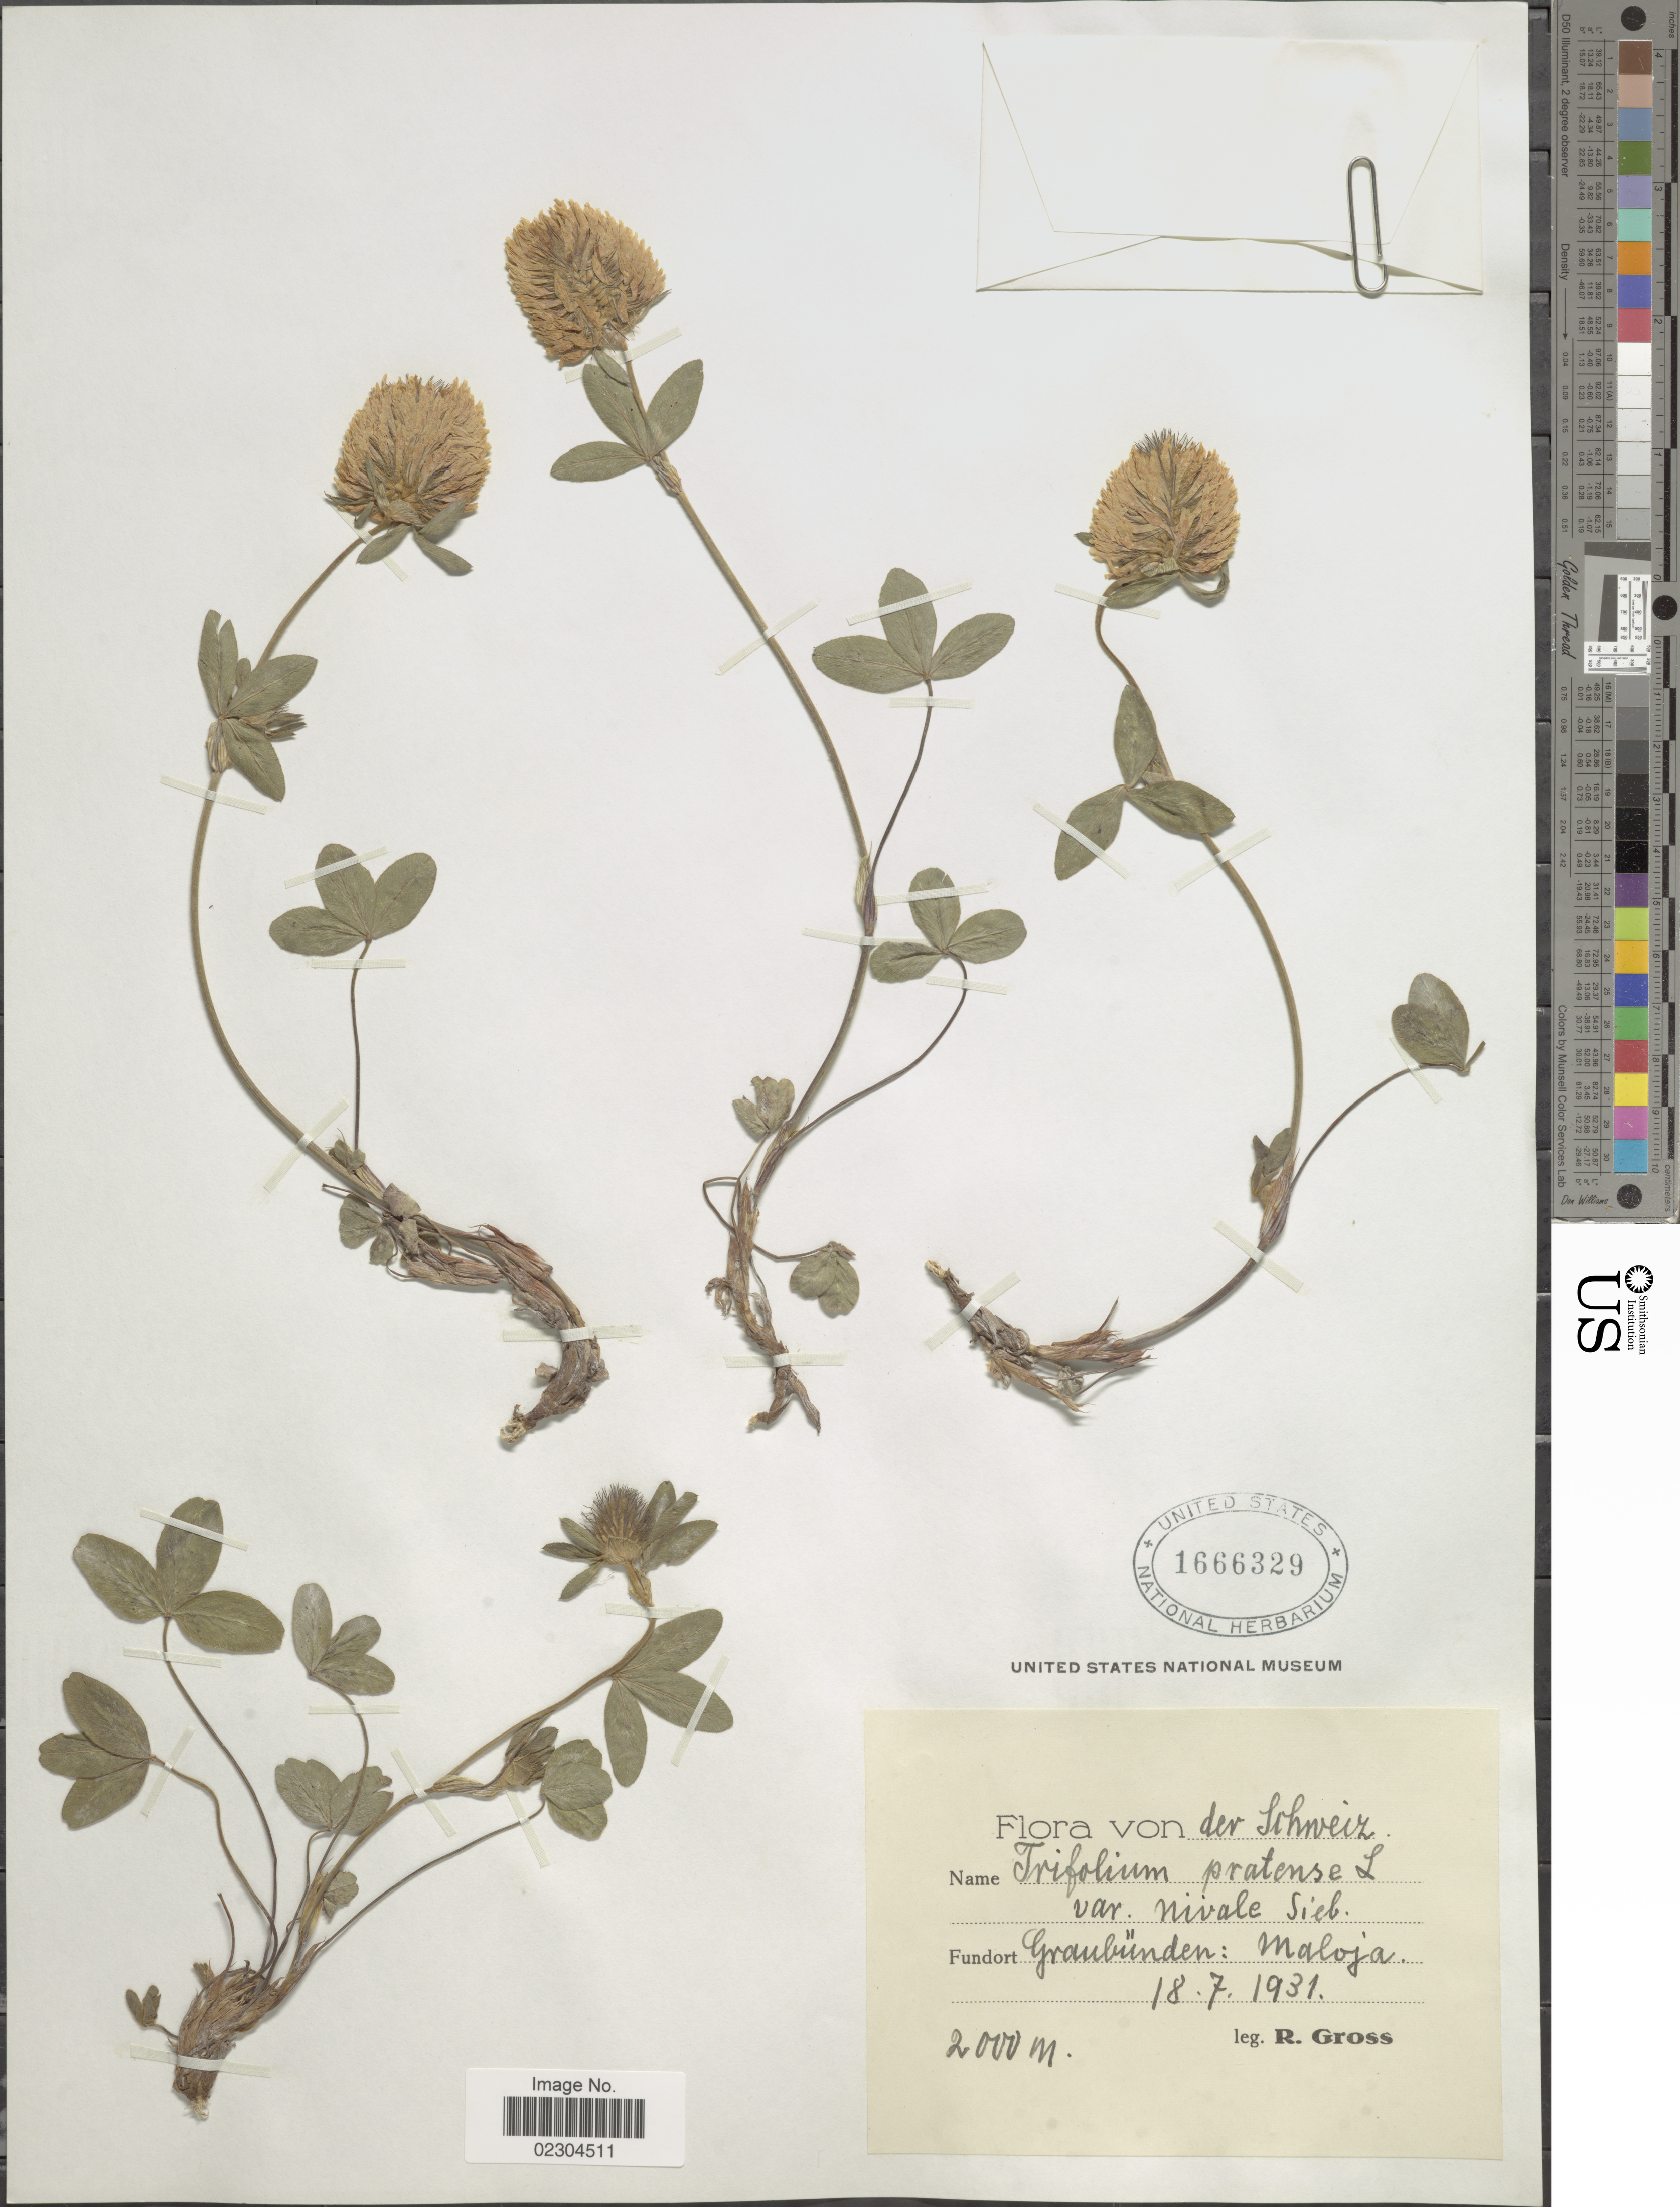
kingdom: Plantae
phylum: Tracheophyta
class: Magnoliopsida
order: Fabales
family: Fabaceae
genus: Trifolium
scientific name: Trifolium pratense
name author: L.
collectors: R. Gross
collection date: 1931-07-18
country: Switzerland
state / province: Schwyz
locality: Der Schweiz, Graubunden: Maloja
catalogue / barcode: US 1666329